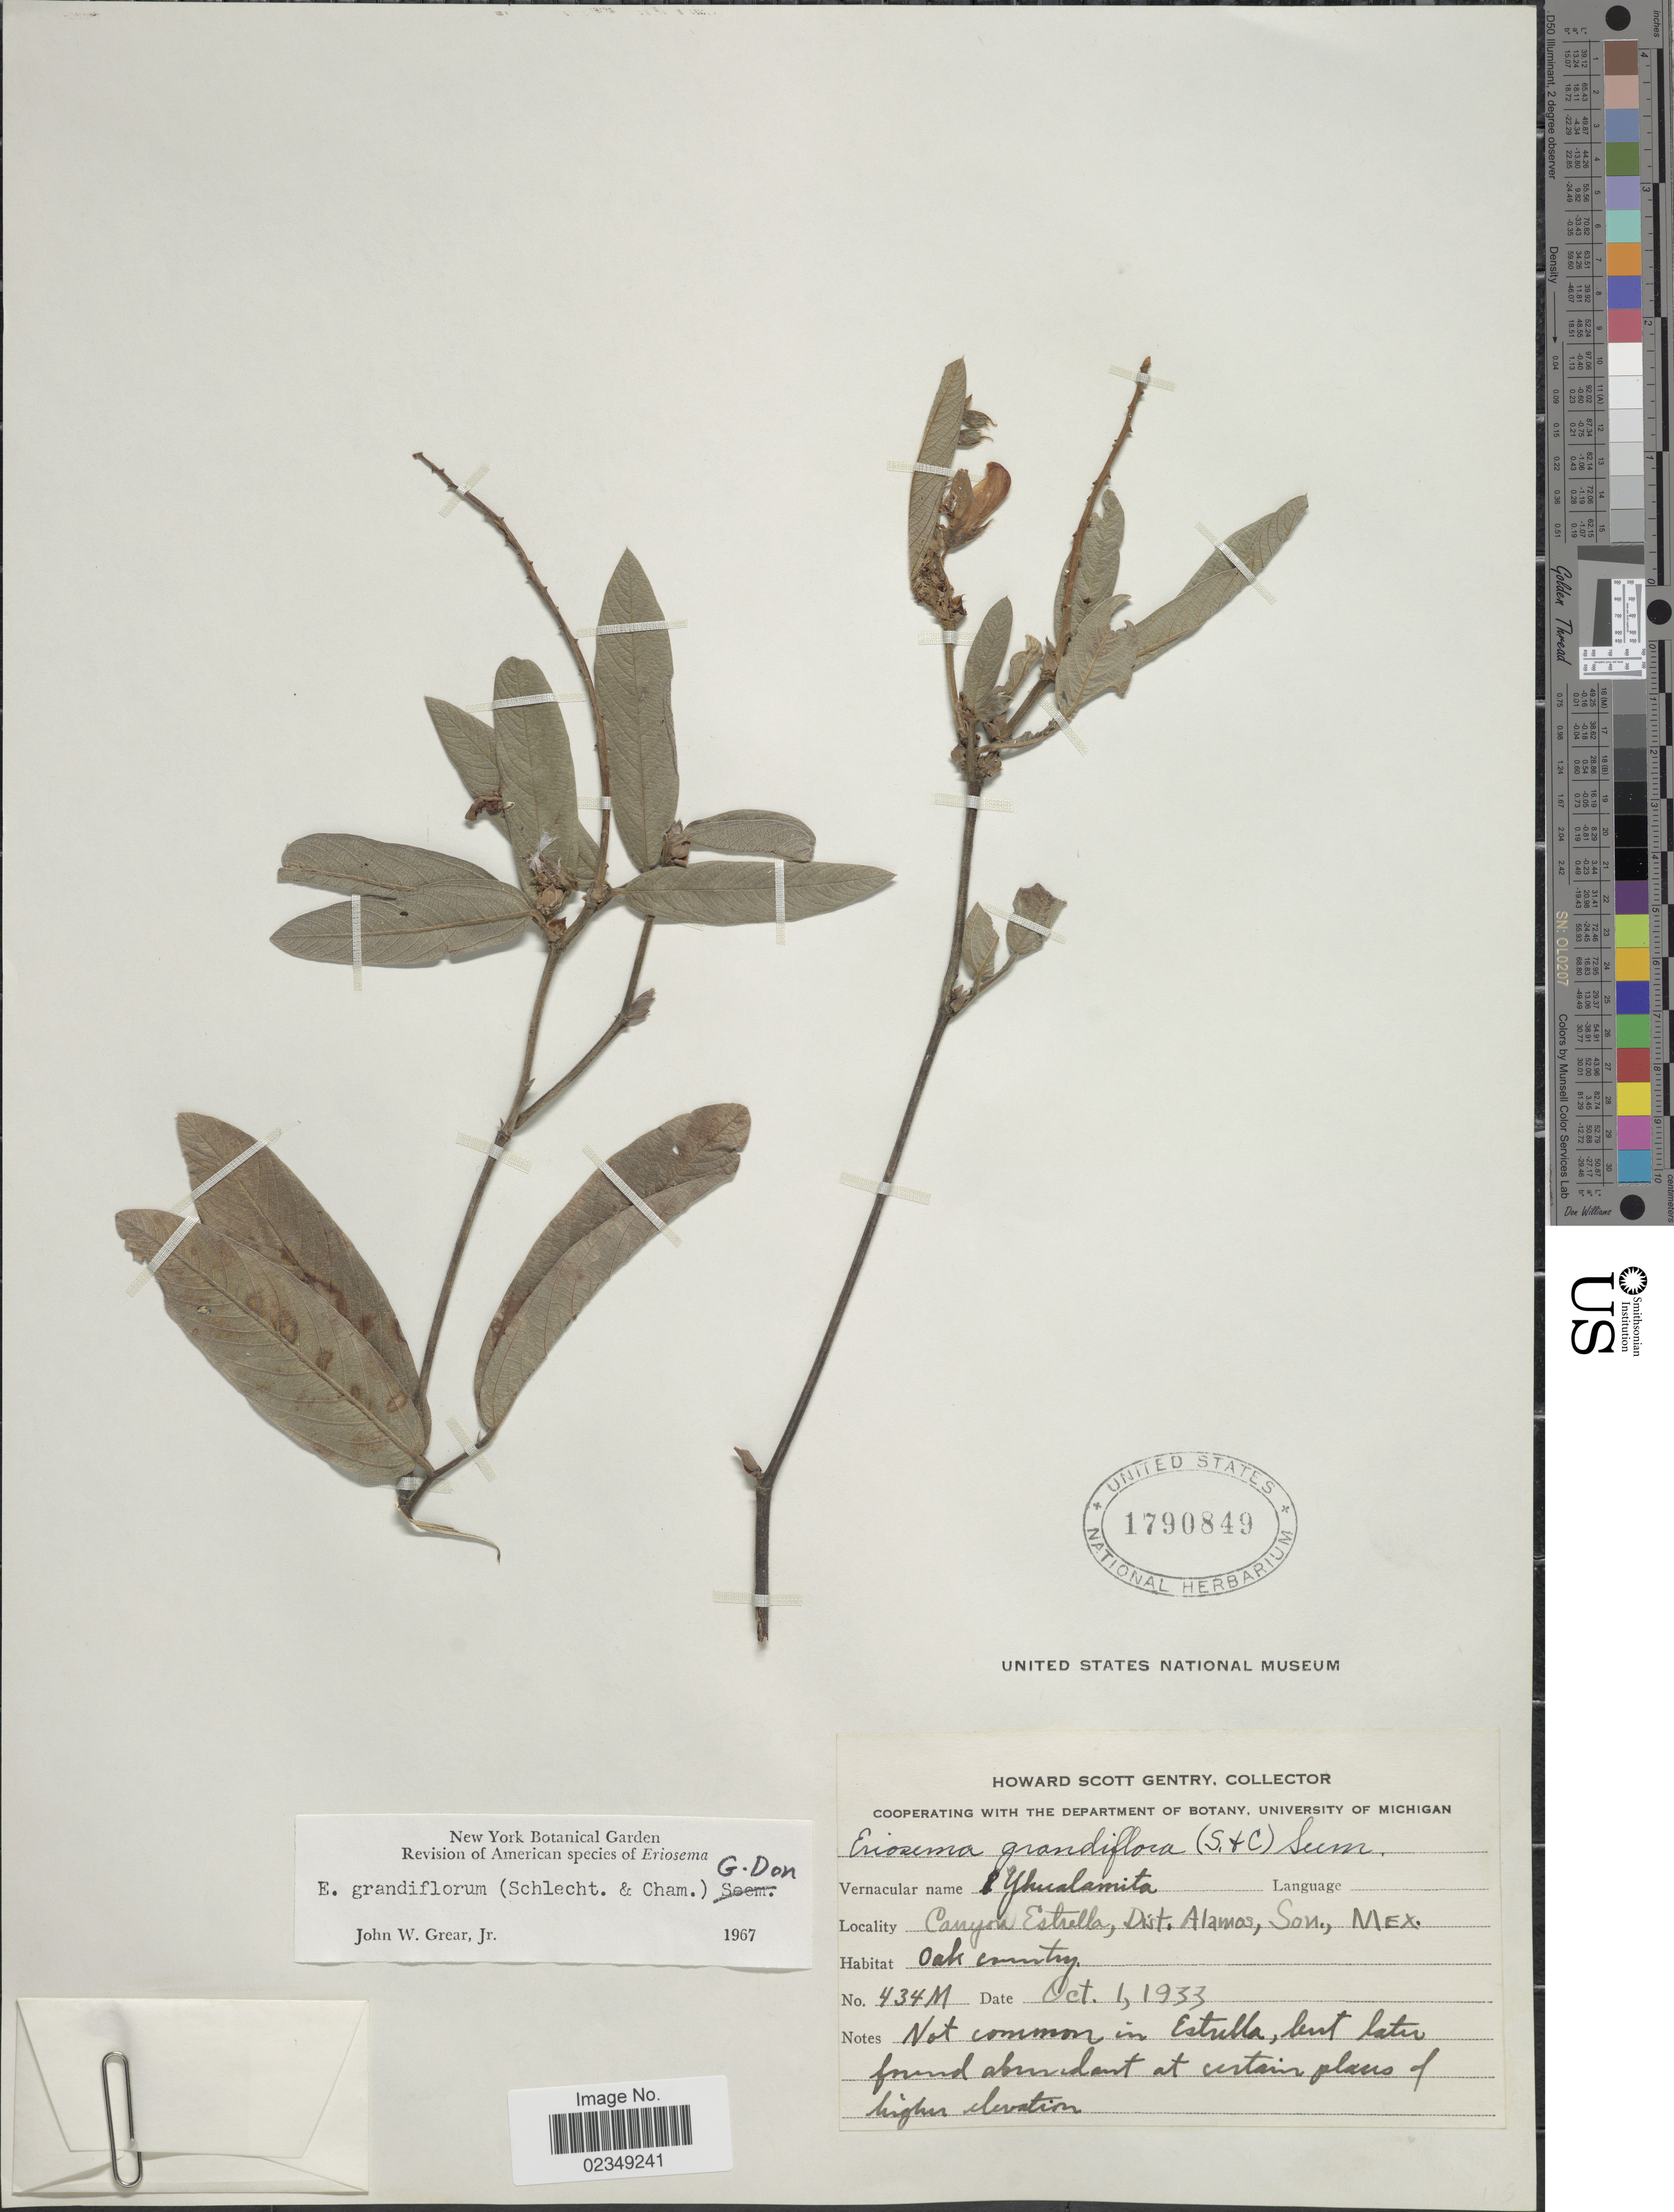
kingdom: Plantae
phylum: Tracheophyta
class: Magnoliopsida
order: Fabales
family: Fabaceae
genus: Eriosema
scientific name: Eriosema grandiflorum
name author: (Schltdl. & Cham.) G. Don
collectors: H. S. Gentry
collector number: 434M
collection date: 1933-10-01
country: Mexico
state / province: Sonora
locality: Canyon Estrella, Dist. Alamos, Son.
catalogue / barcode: US 1790849